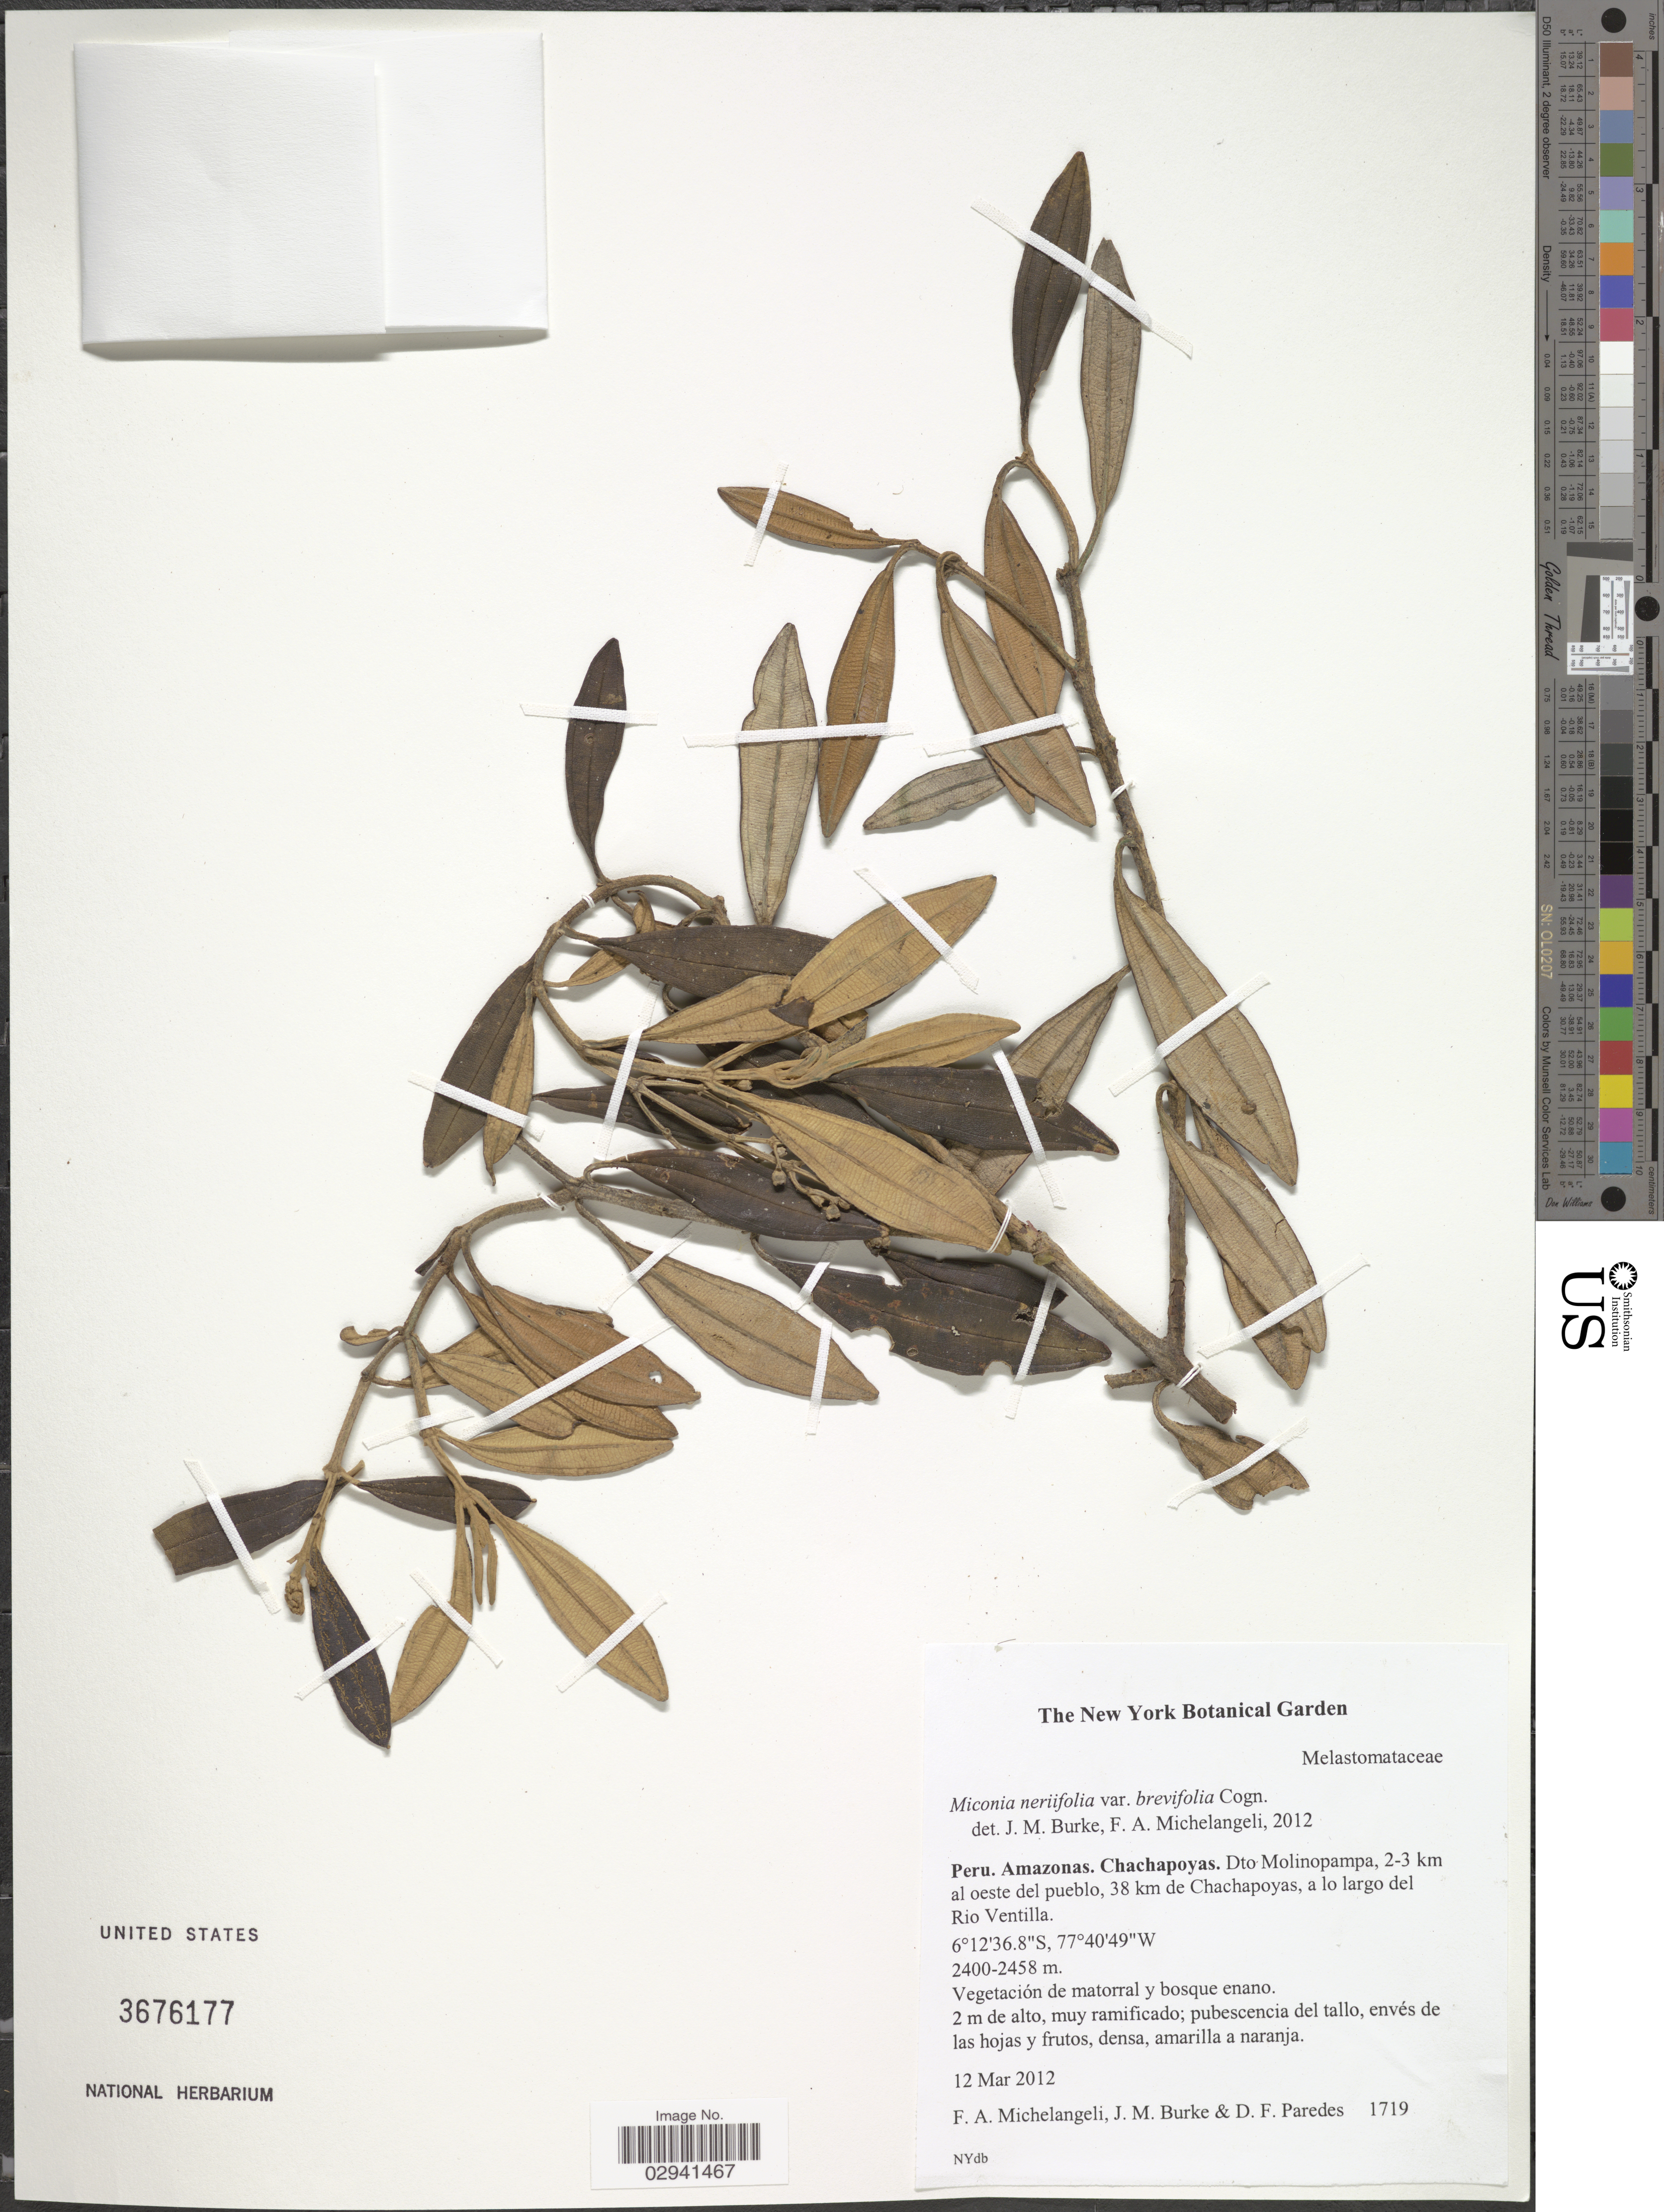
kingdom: Plantae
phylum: Tracheophyta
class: Magnoliopsida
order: Myrtales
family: Melastomataceae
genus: Miconia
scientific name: Miconia neriifolia var. brevifolia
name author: Cogn.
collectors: F. A. Michelangeli, Jac. M. Burke & D. Paredes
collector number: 1719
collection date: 2012-03-12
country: Peru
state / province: Amazonas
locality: Chachapoyas, Dto Molinapampa, 2-3 km al oeste del pueblo, 38 km de Chachapoyas, a lo largo del Rio Ventilla.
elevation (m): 2400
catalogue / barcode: US 3676177